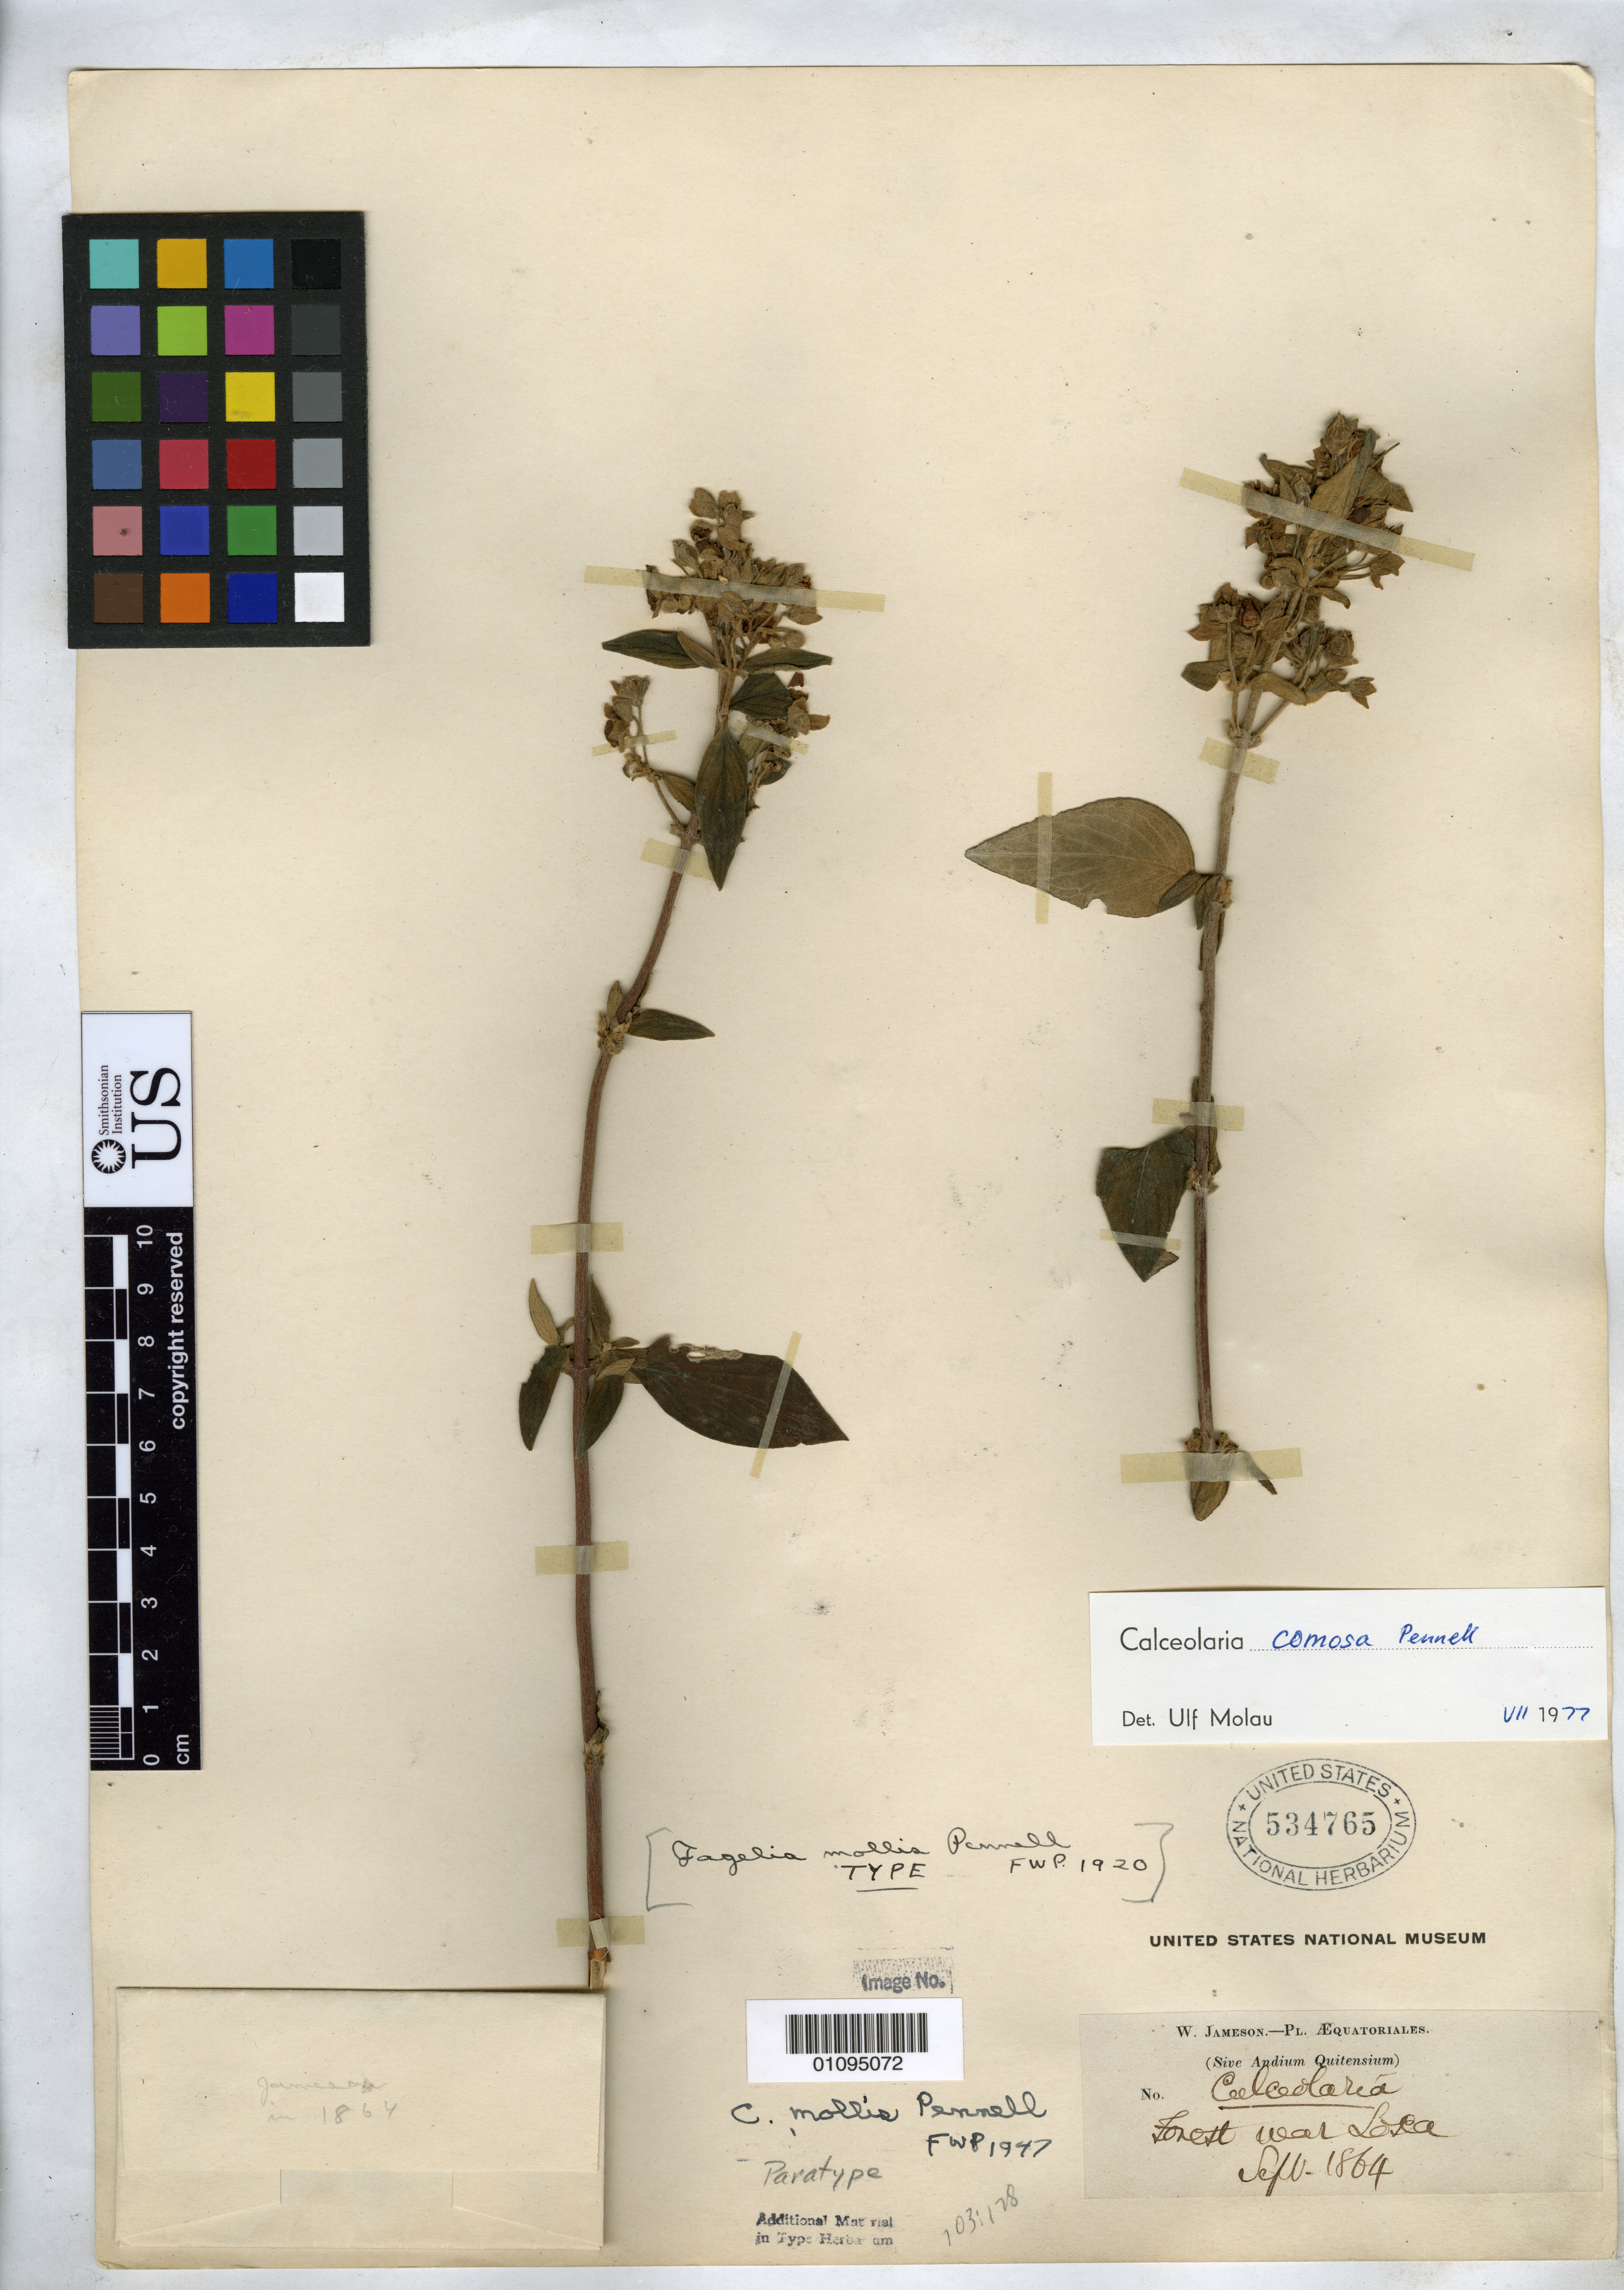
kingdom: Plantae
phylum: Tracheophyta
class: Magnoliopsida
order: Lamiales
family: Calceolariaceae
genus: Calceolaria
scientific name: Calceolaria comosa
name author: Pennell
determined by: Molau, U.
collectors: W. Jameson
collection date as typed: Sep 1864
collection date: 1864-09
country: Ecuador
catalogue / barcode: US 534765